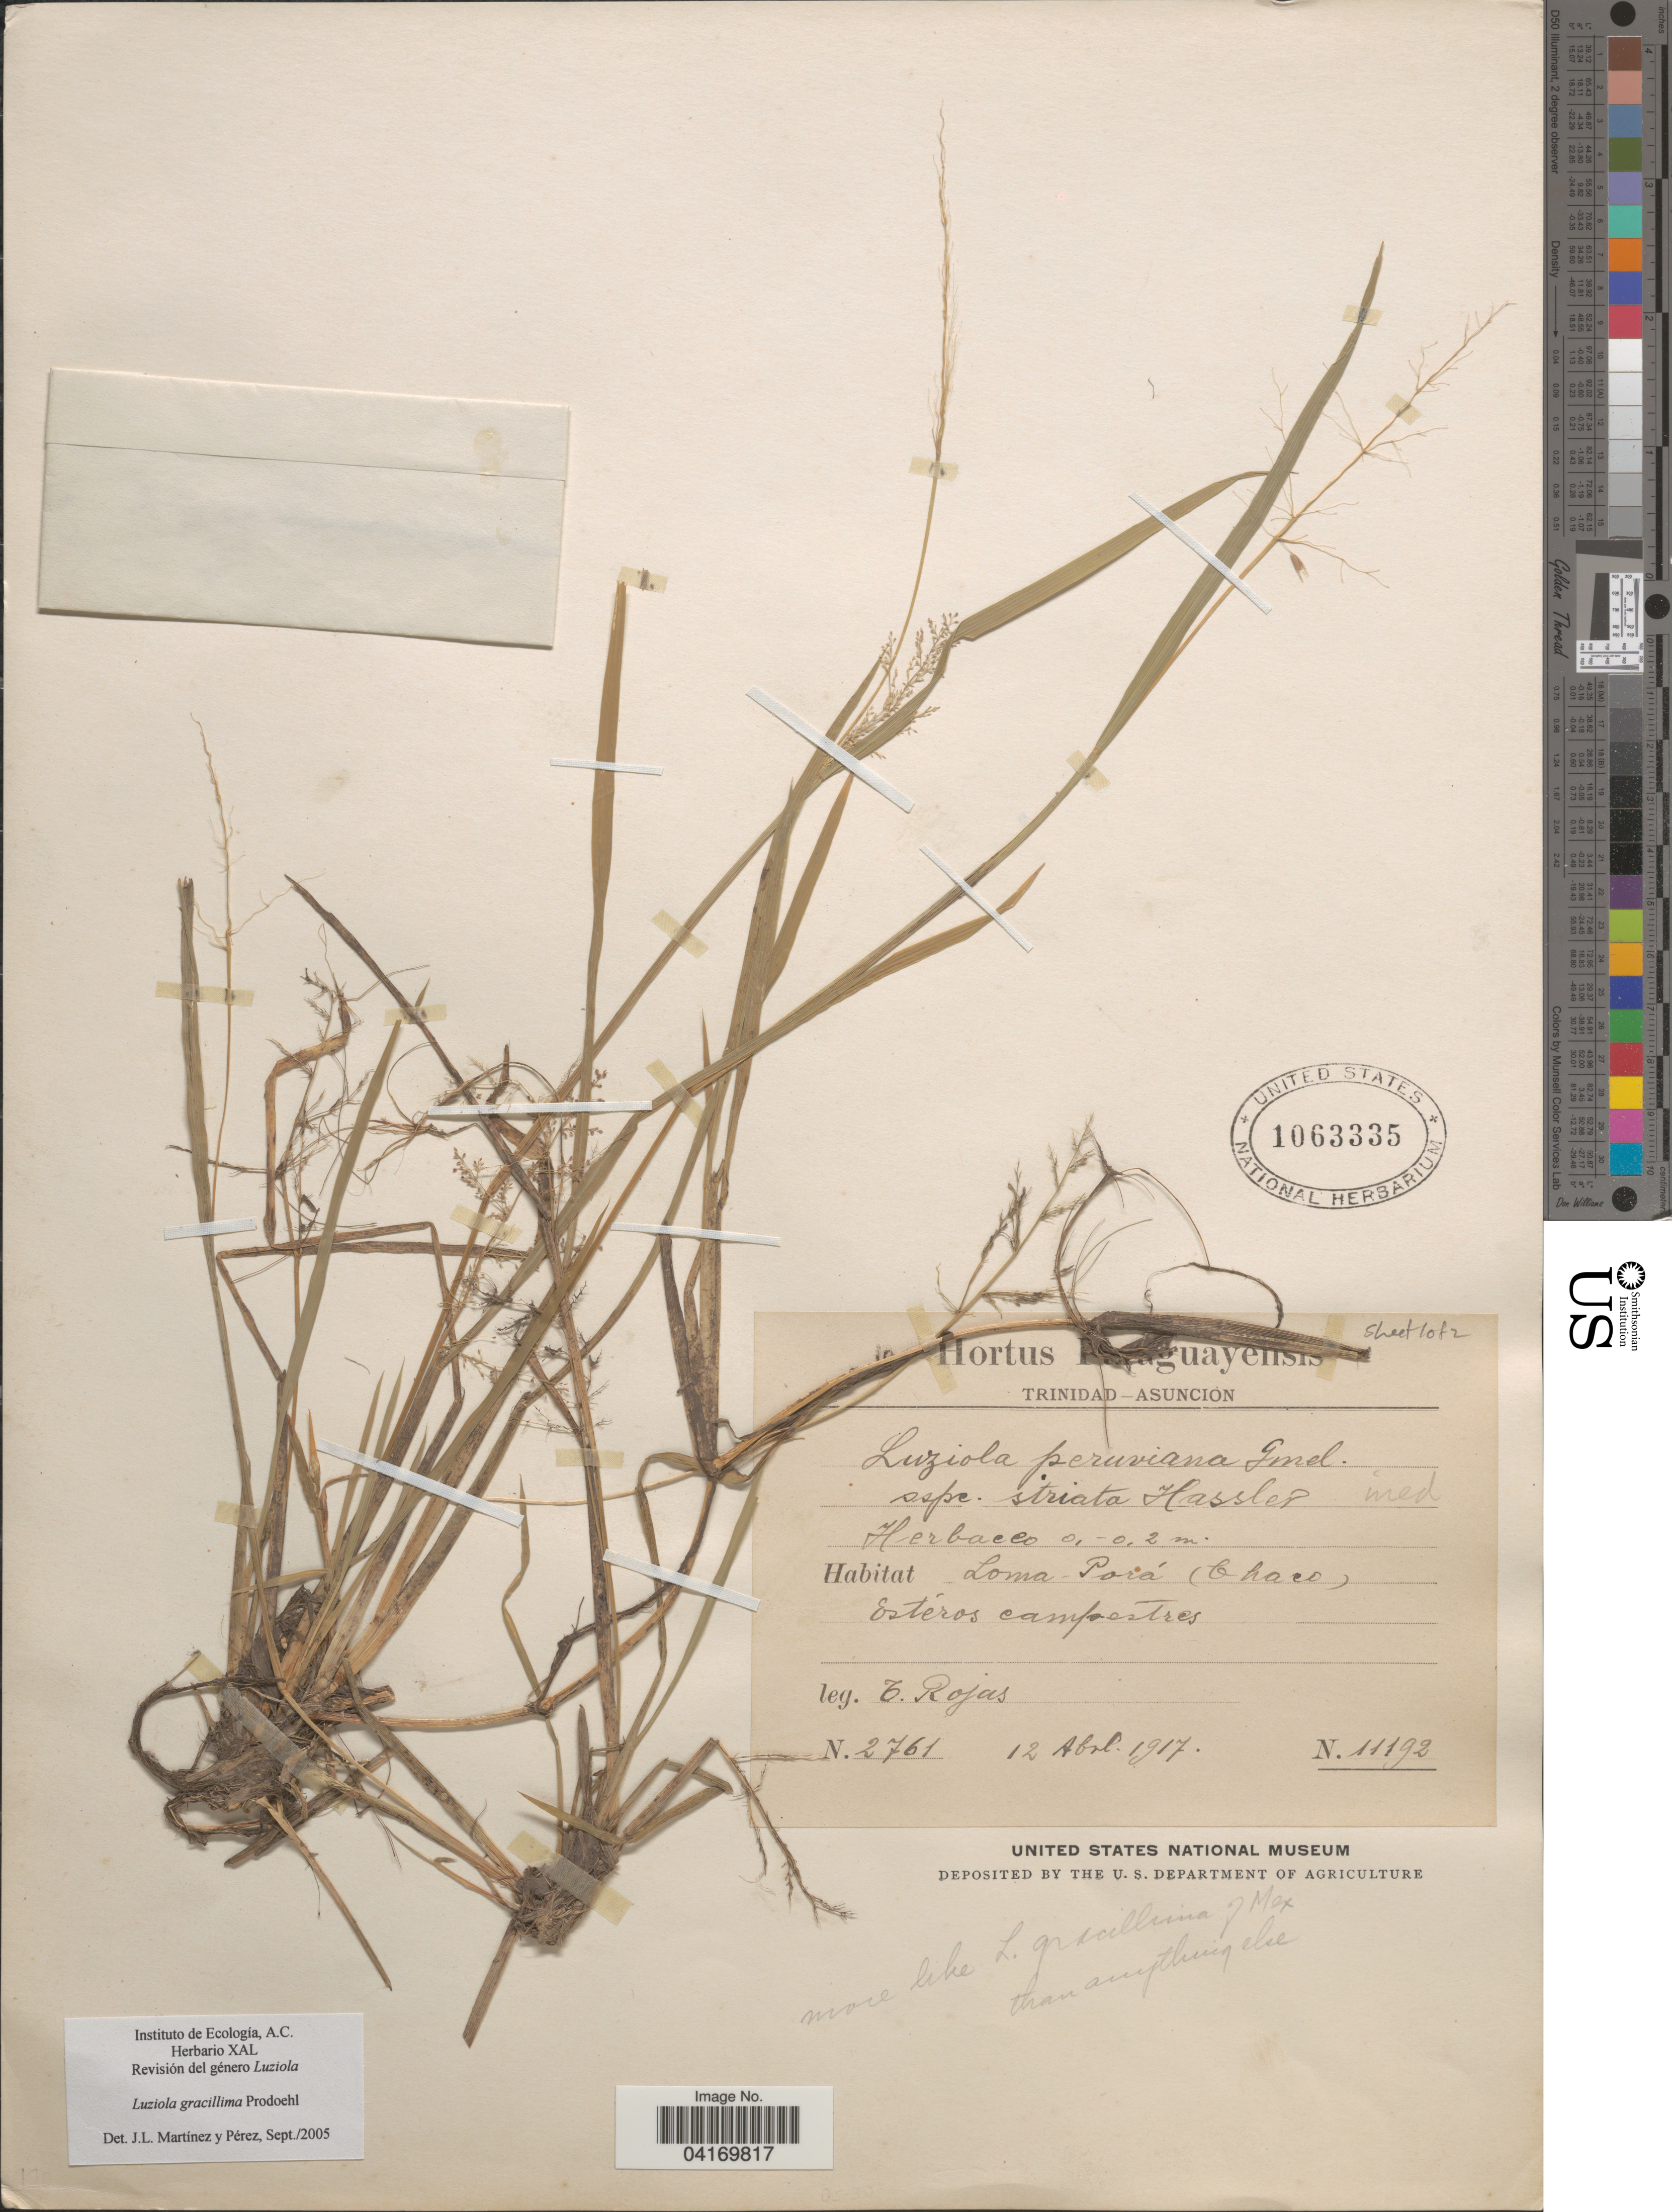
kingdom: Plantae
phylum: Tracheophyta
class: Liliopsida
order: Poales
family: Poaceae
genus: Luziola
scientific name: Luziola gracillima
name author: Prod.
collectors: T. Rojas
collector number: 2761/11192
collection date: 1917-04-12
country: Paraguay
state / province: Asuncion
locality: Loma - Porá (Chaco).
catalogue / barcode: US 1063335